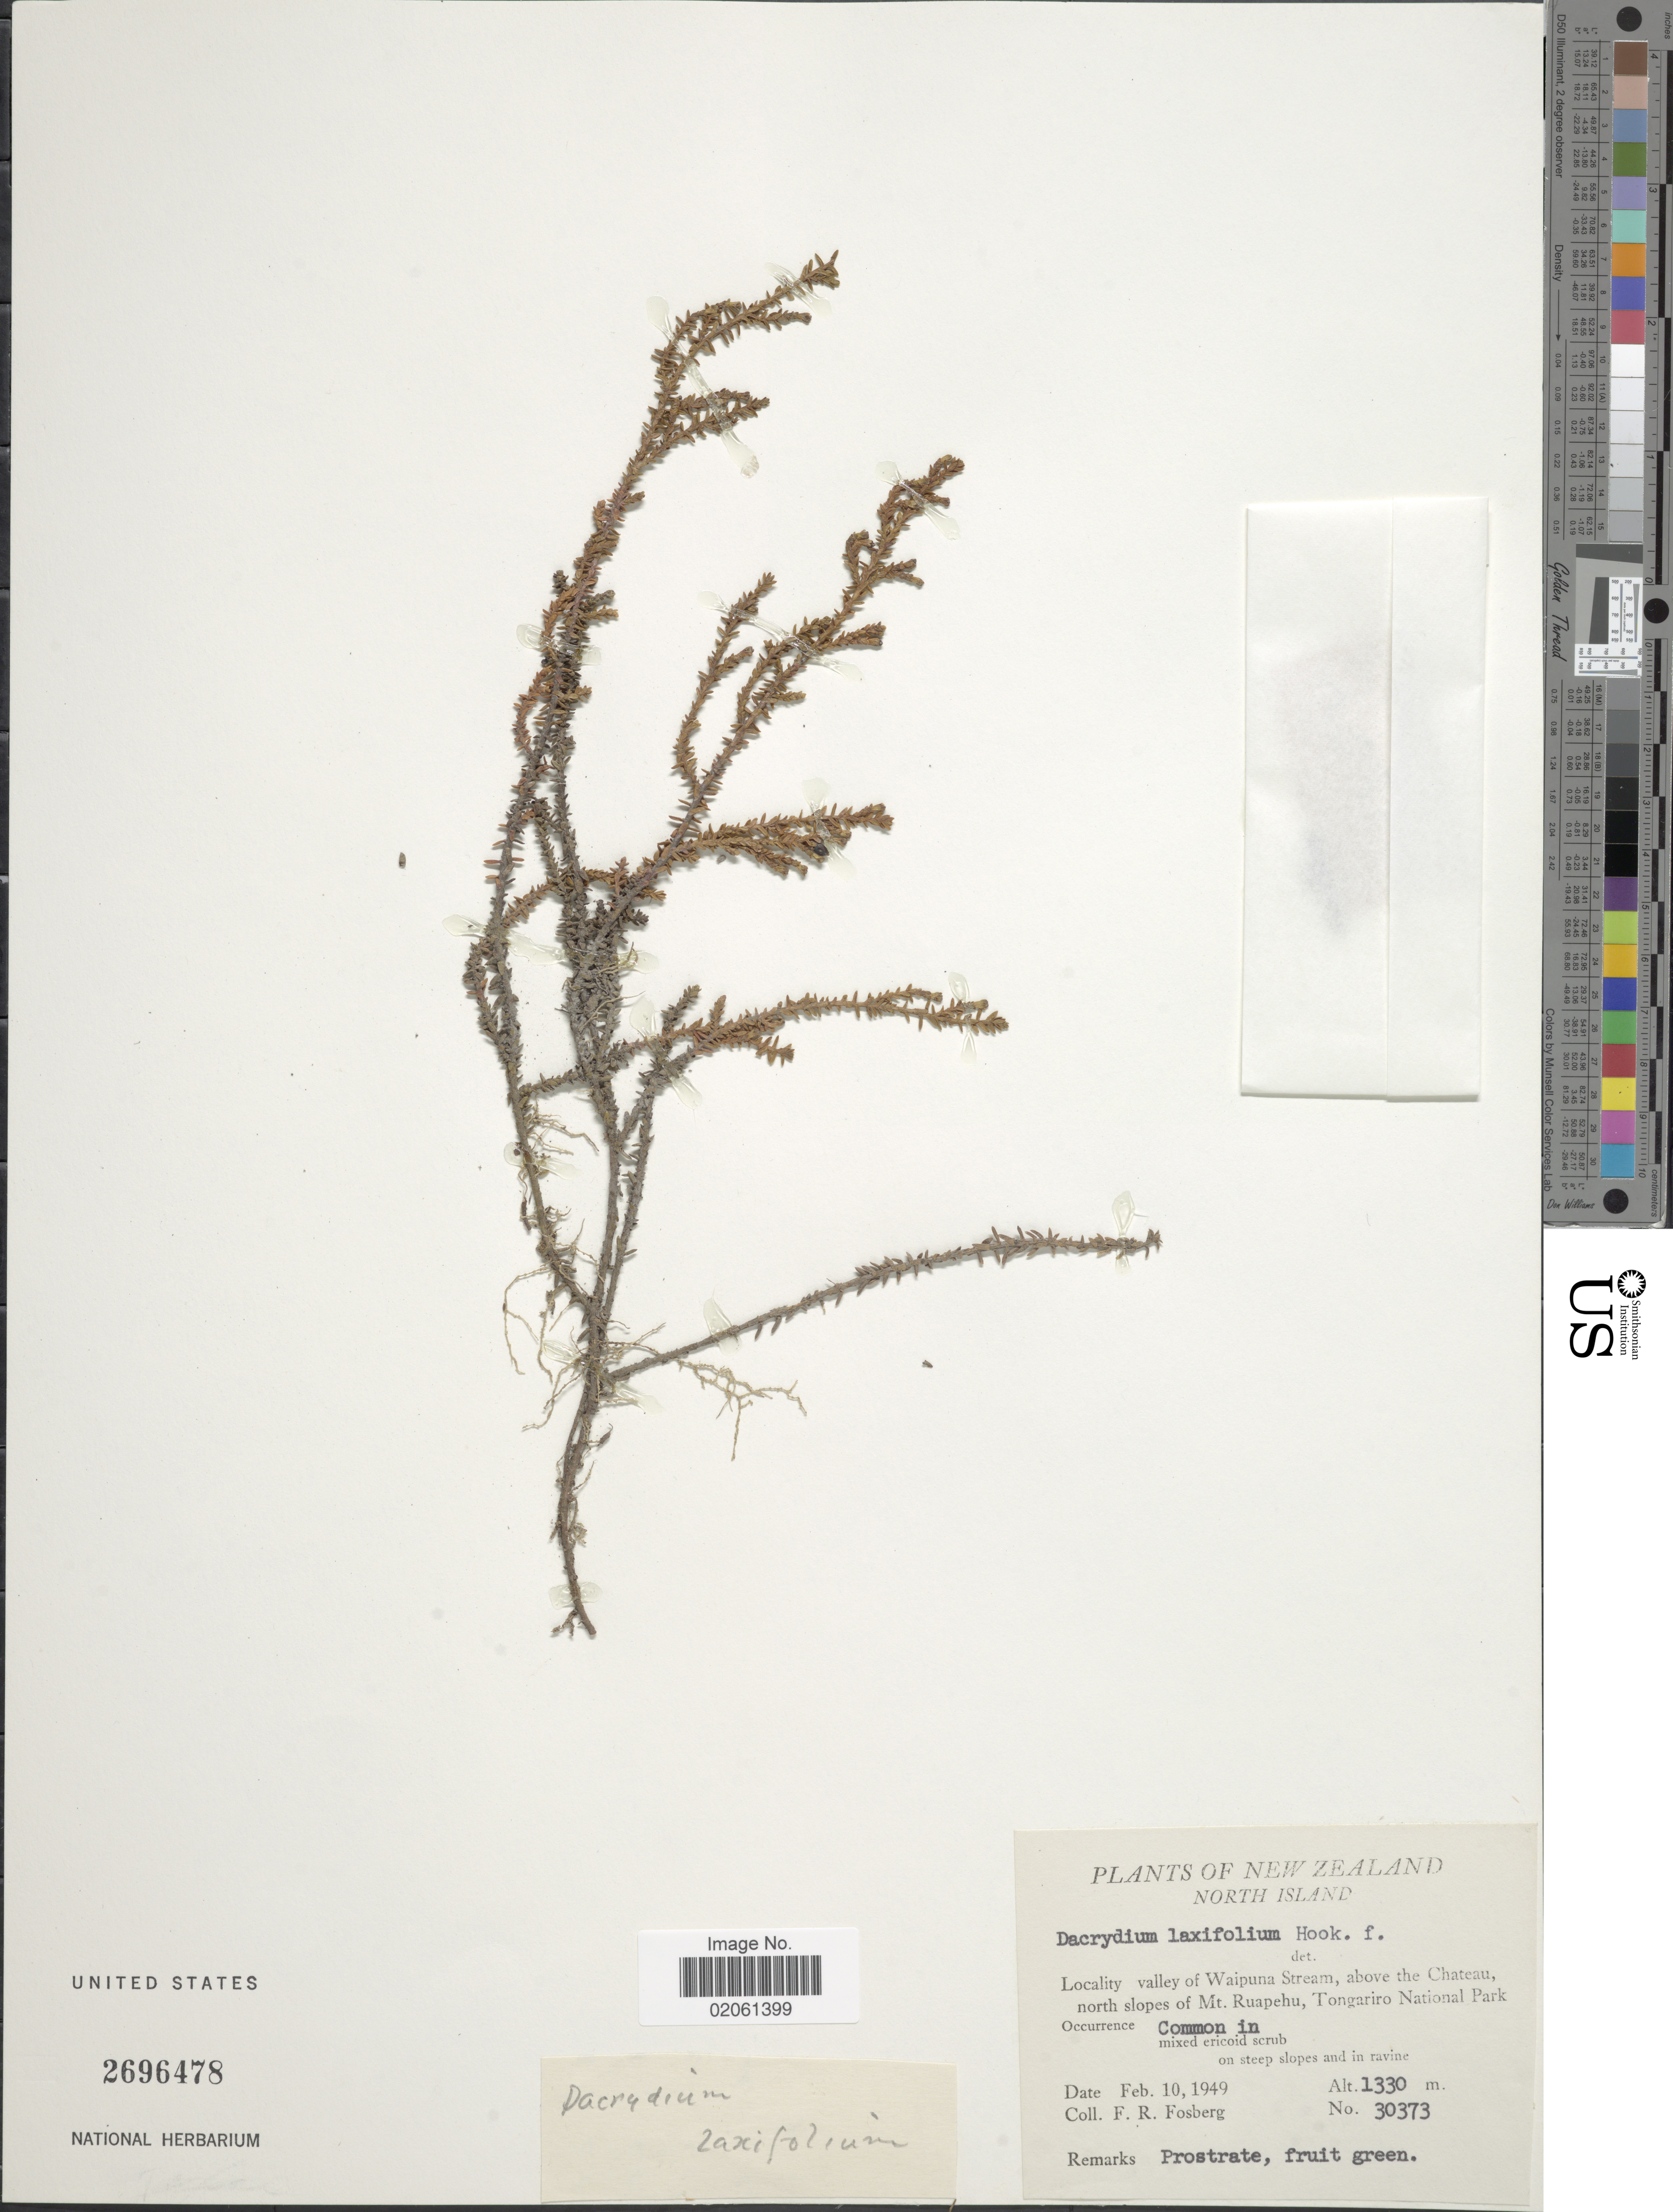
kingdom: Plantae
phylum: Tracheophyta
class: Pinopsida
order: Pinales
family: Podocarpaceae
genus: Dacrydium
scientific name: Dacrydium laxifolium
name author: Hook. f.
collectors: F. R. Fosberg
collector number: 30373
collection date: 1949-02-10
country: New Zealand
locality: North Island. valley of Waipuna Stream, above the Chateau, north slopes of Mt. Ruapehu, Tongariro National Park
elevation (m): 1330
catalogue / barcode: US 2696478